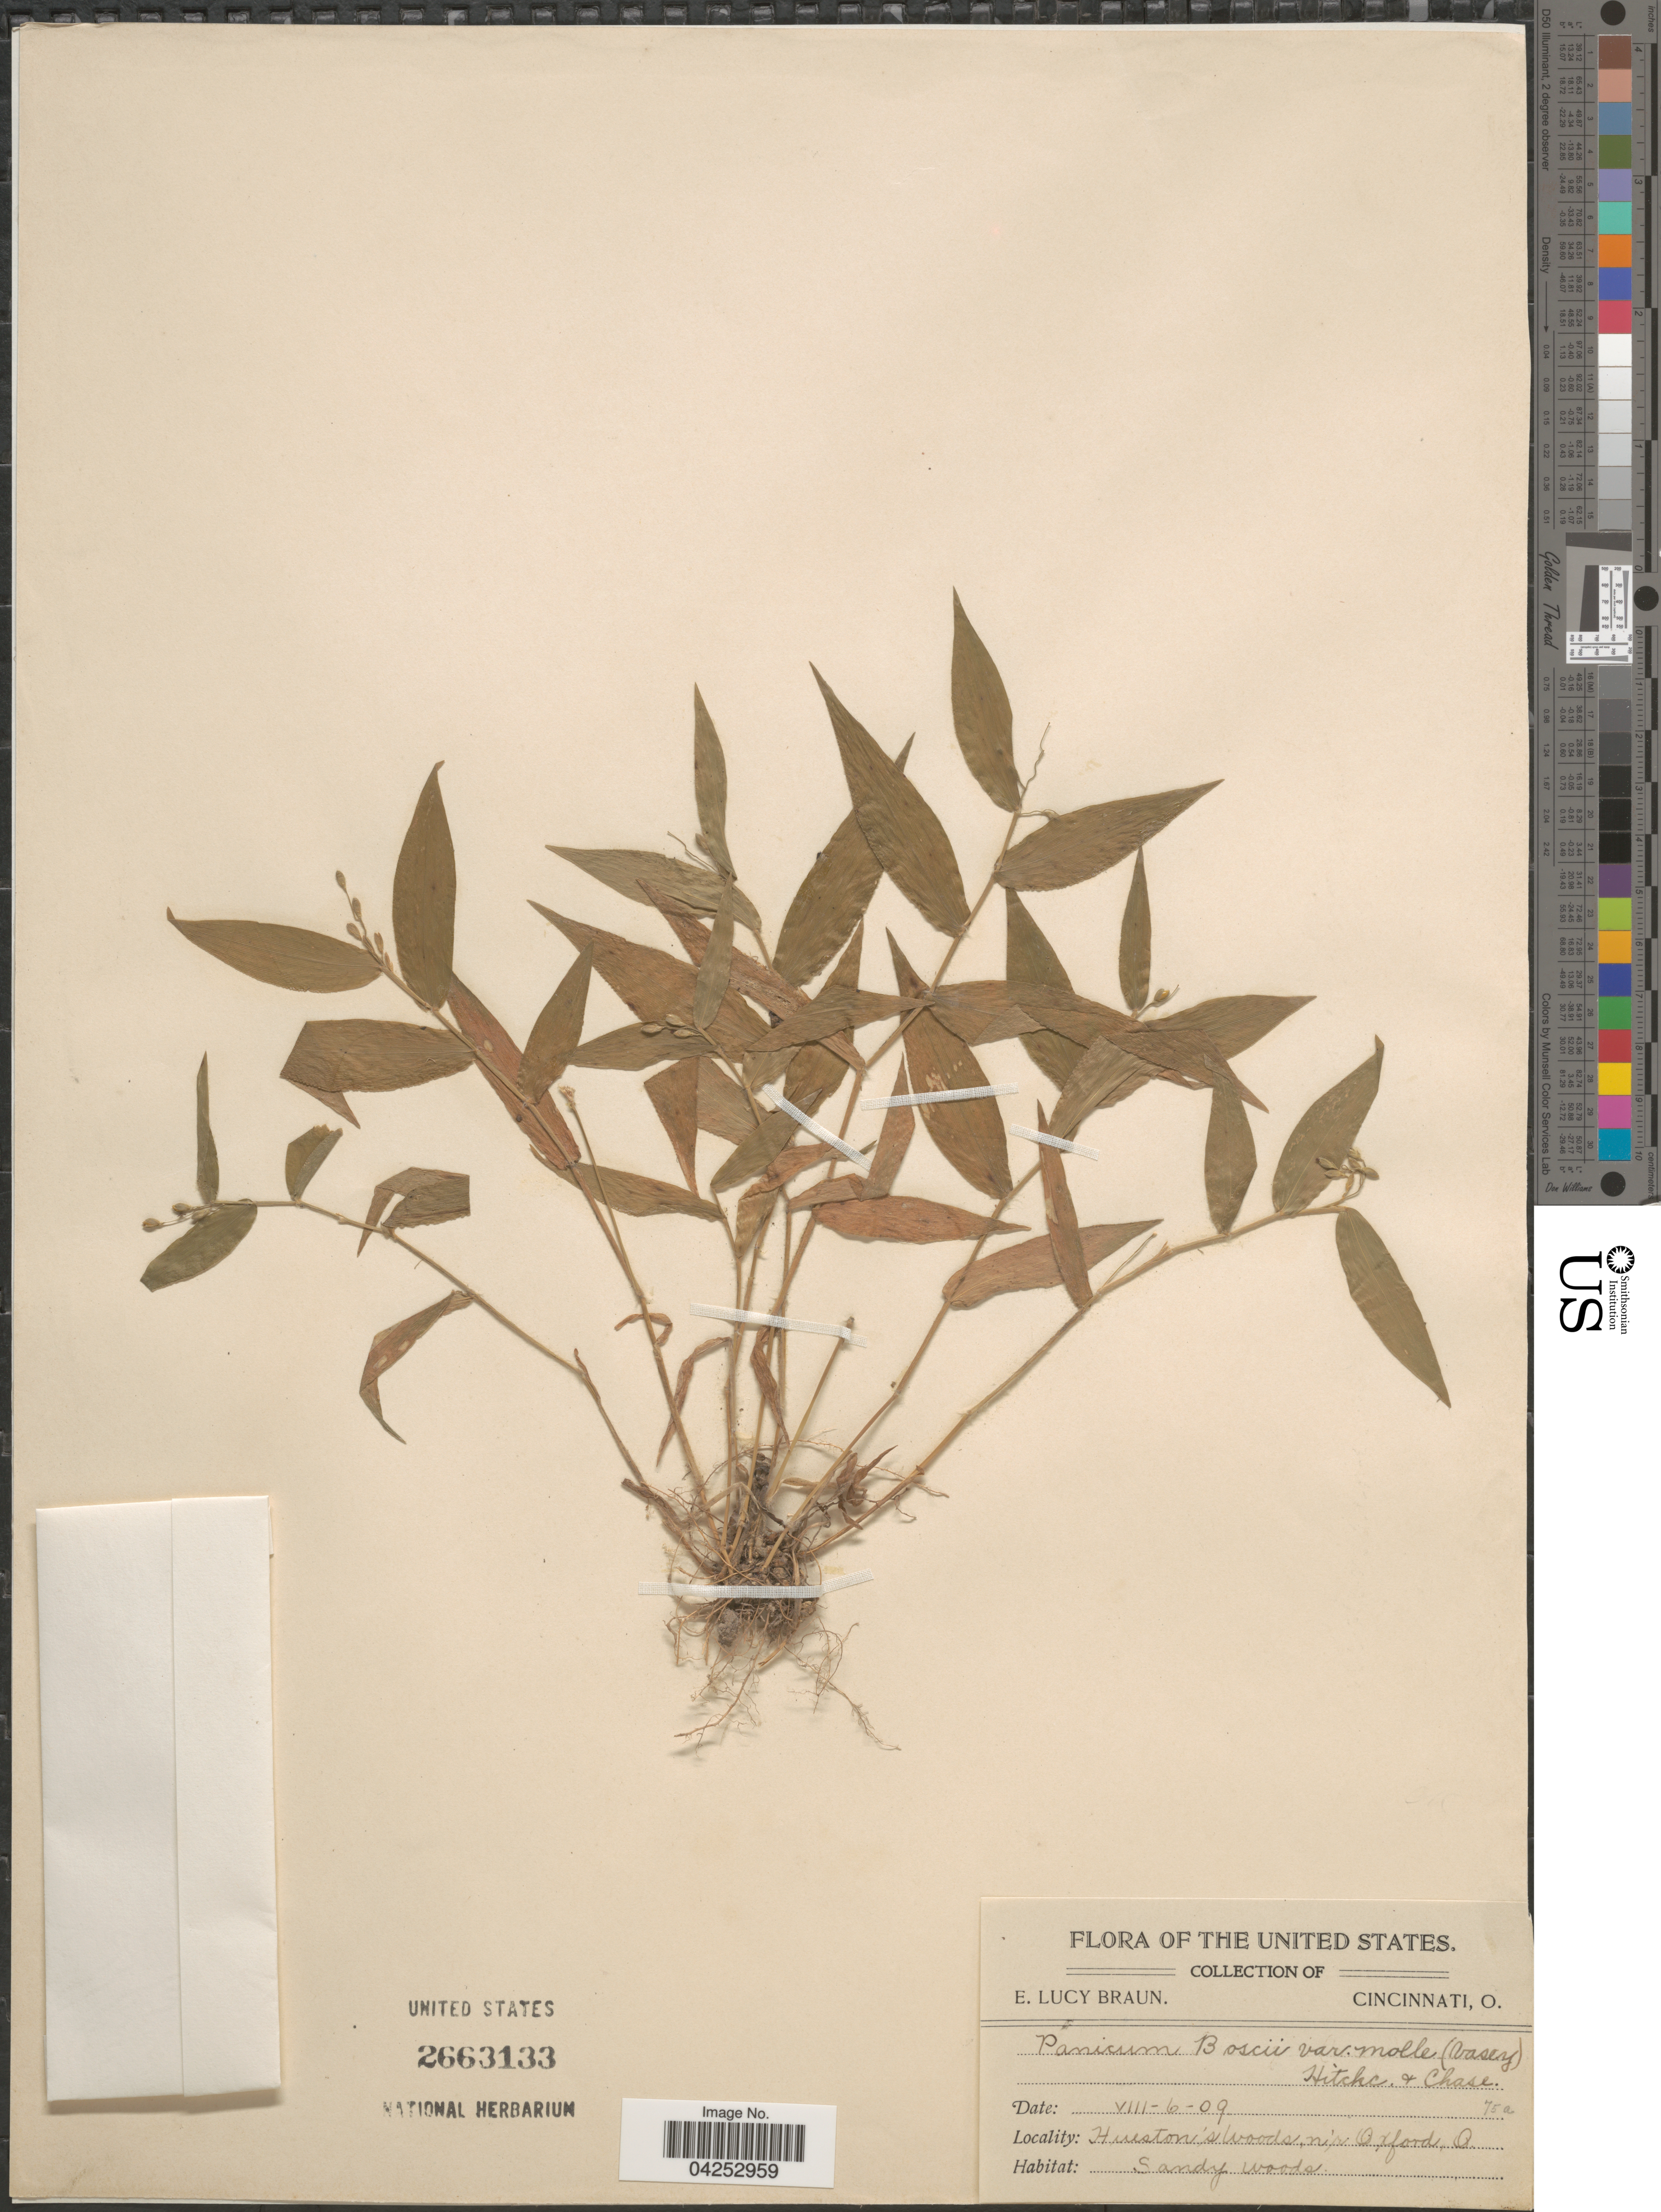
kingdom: Plantae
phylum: Tracheophyta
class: Liliopsida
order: Poales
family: Poaceae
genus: Dichanthelium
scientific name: Dichanthelium boscii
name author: (Poir.) Gould & C.A. Clark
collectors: E. L. Braun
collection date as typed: Transcribed d/m/y: 6/8/9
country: United States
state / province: Ohio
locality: Hueston's Woods, n'r Oxford.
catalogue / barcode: US 2663133